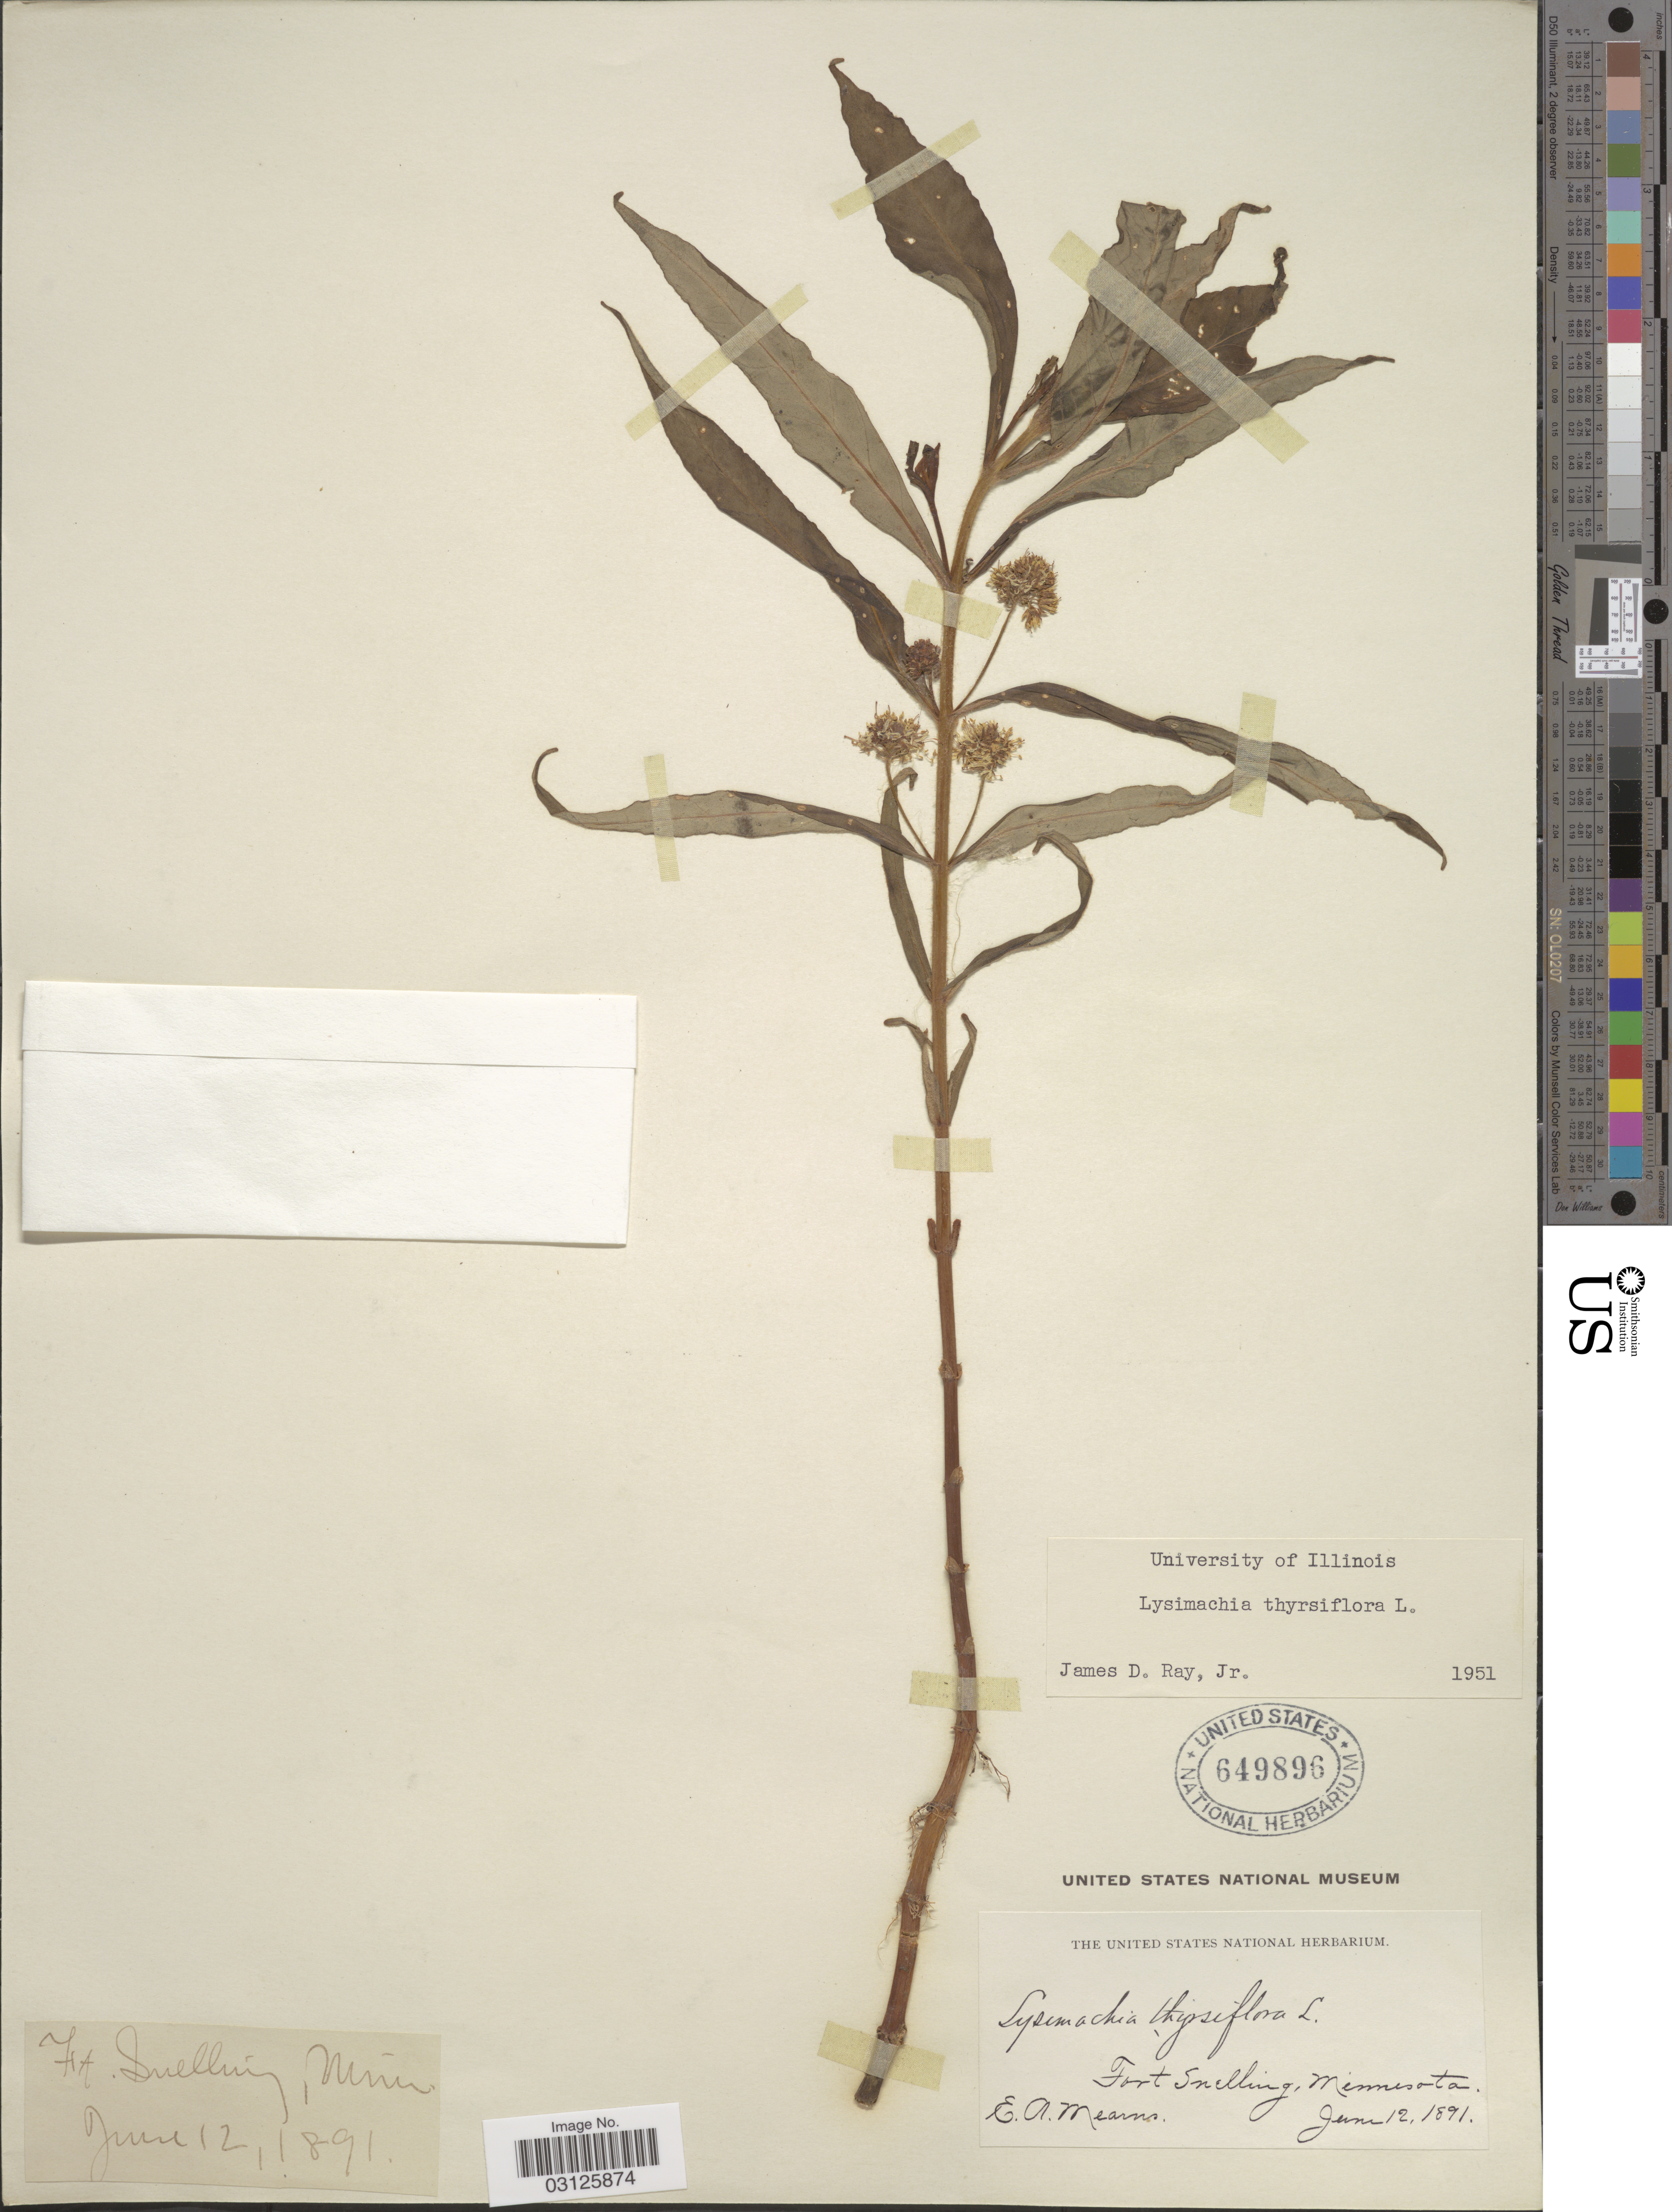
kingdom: Plantae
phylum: Tracheophyta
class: Magnoliopsida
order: Ericales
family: Primulaceae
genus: Lysimachia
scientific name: Lysimachia thyrsiflora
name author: L.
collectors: E. A. Mearns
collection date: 1891-06-12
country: United States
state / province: Minnesota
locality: Fort Snelling, Minn.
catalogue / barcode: US 649896